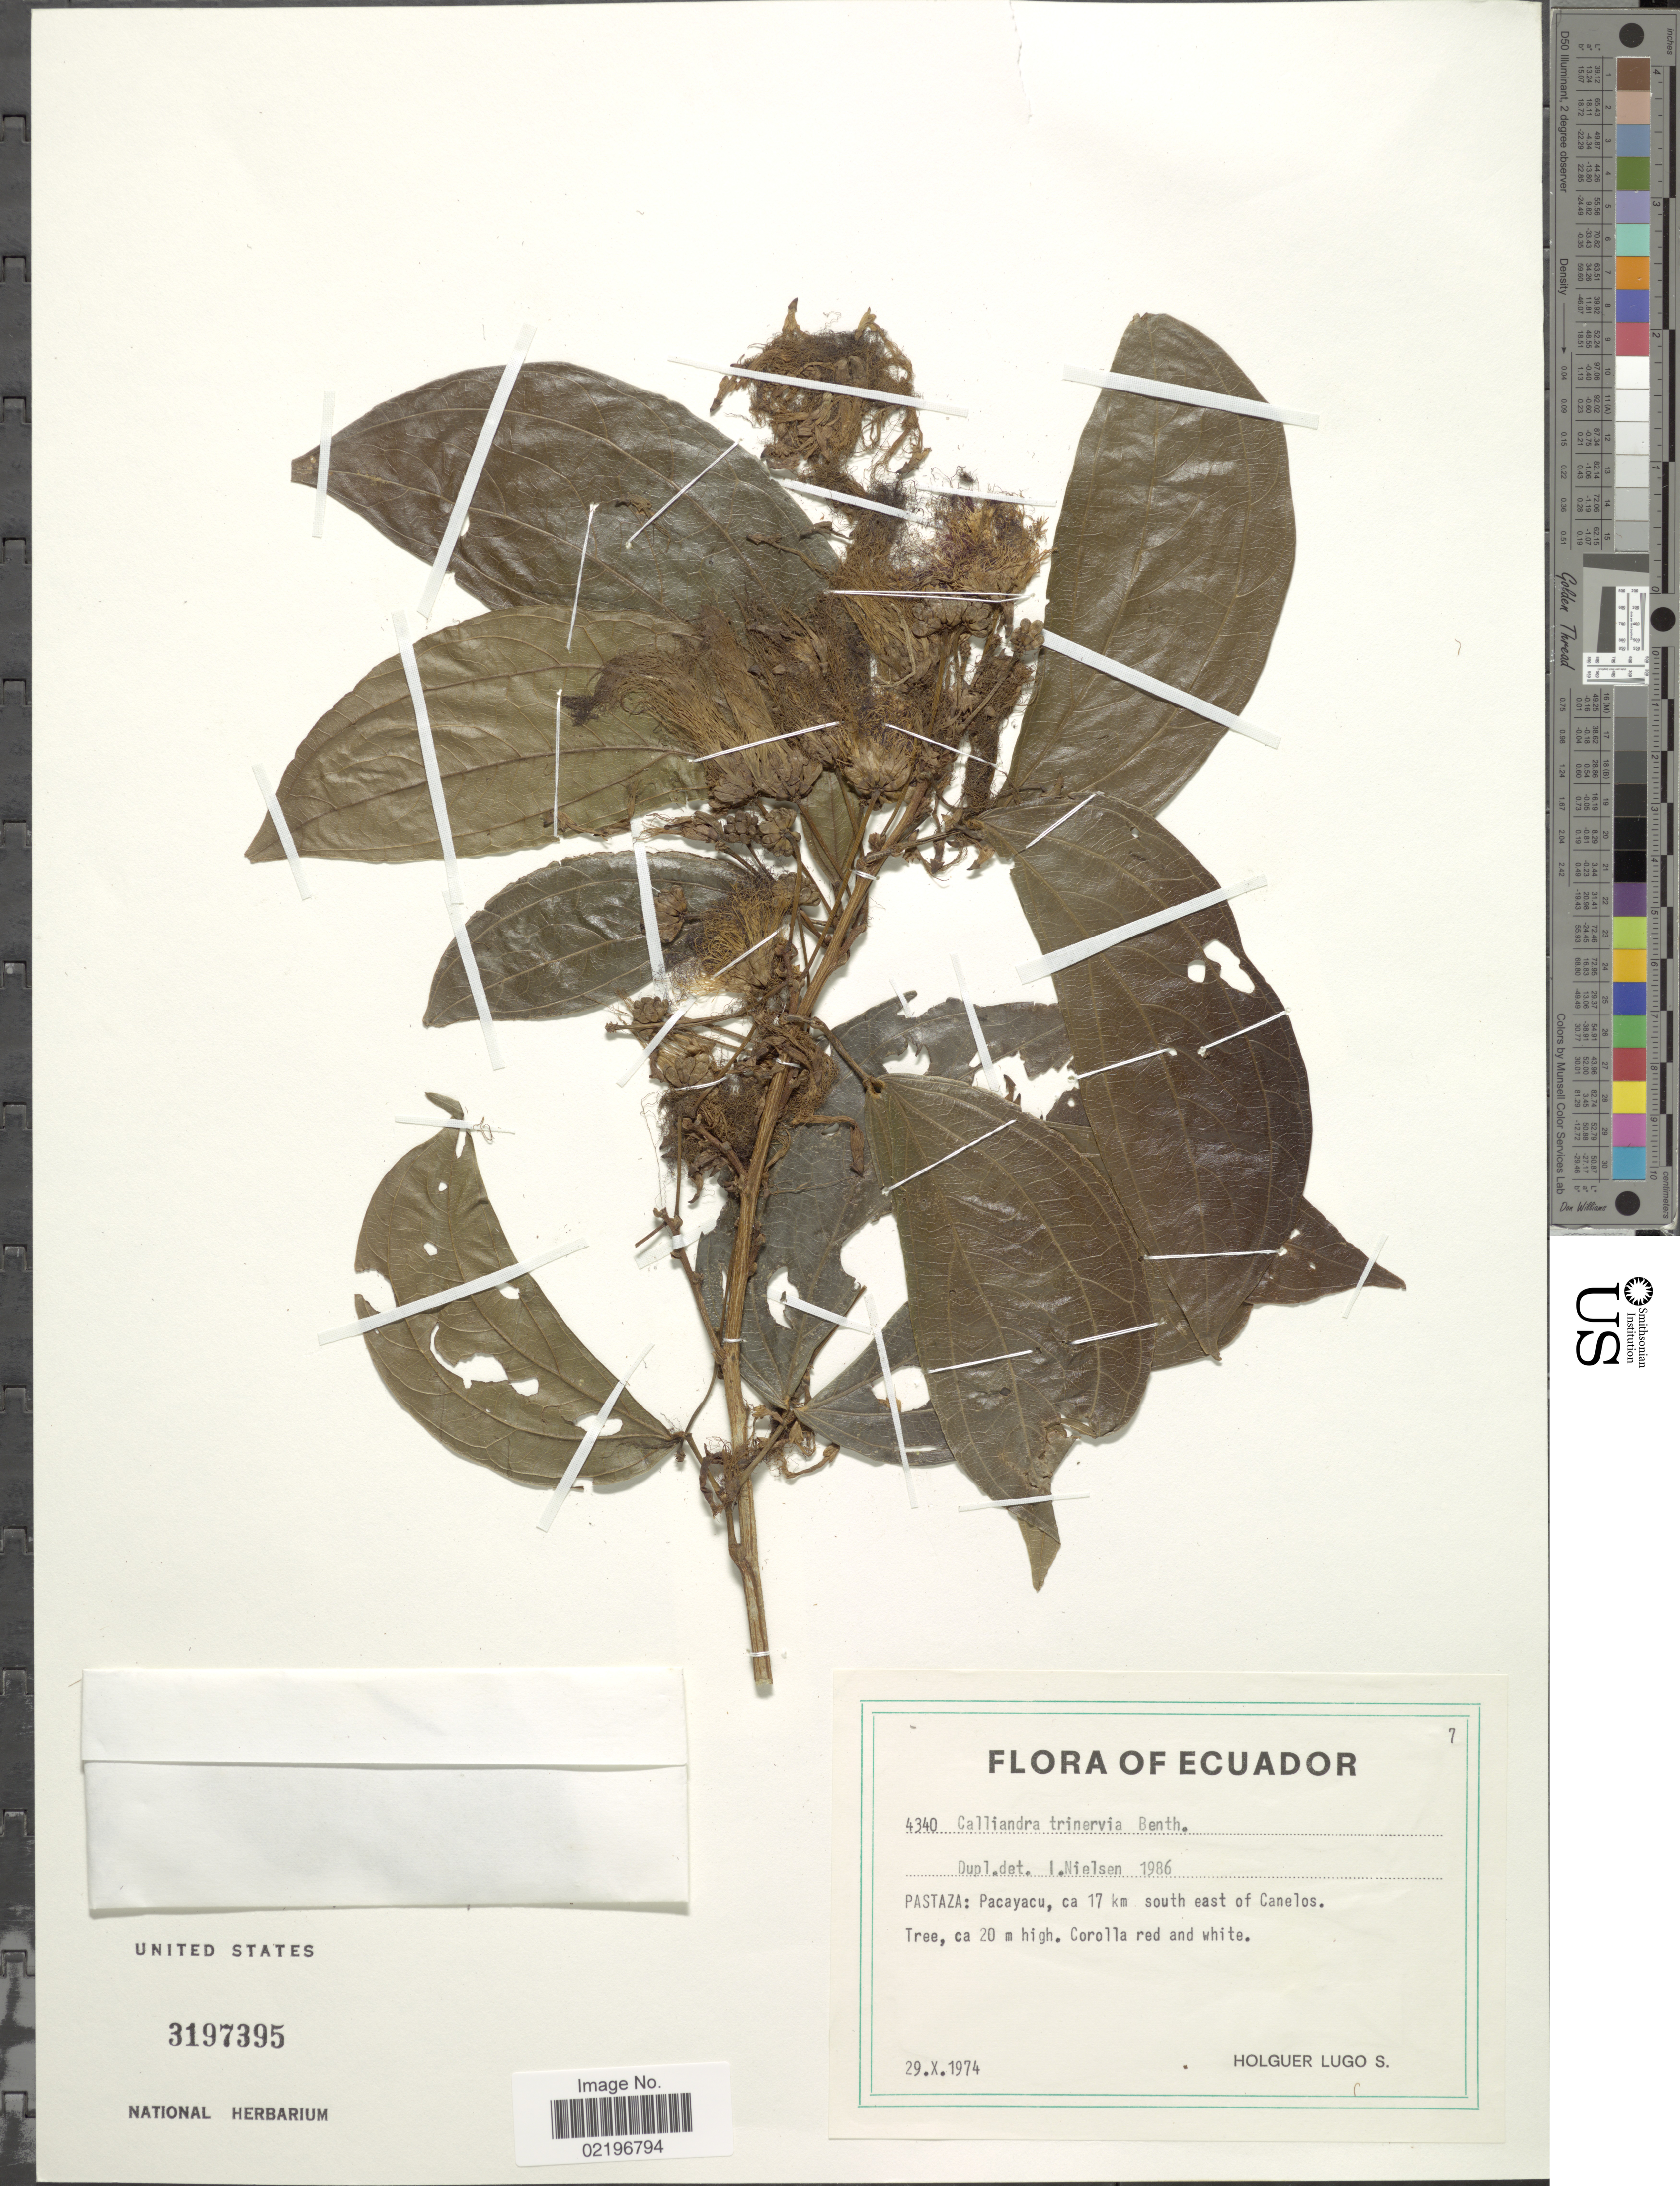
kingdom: Plantae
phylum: Tracheophyta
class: Magnoliopsida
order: Fabales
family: Fabaceae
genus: Calliandra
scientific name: Calliandra trinervia var. paniculans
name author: Barneby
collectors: H. Lugo S.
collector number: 4340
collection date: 1974-10-29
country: Ecuador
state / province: Pastaza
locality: Parayacu, ca 17 km east of Canelos.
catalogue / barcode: US 3197395